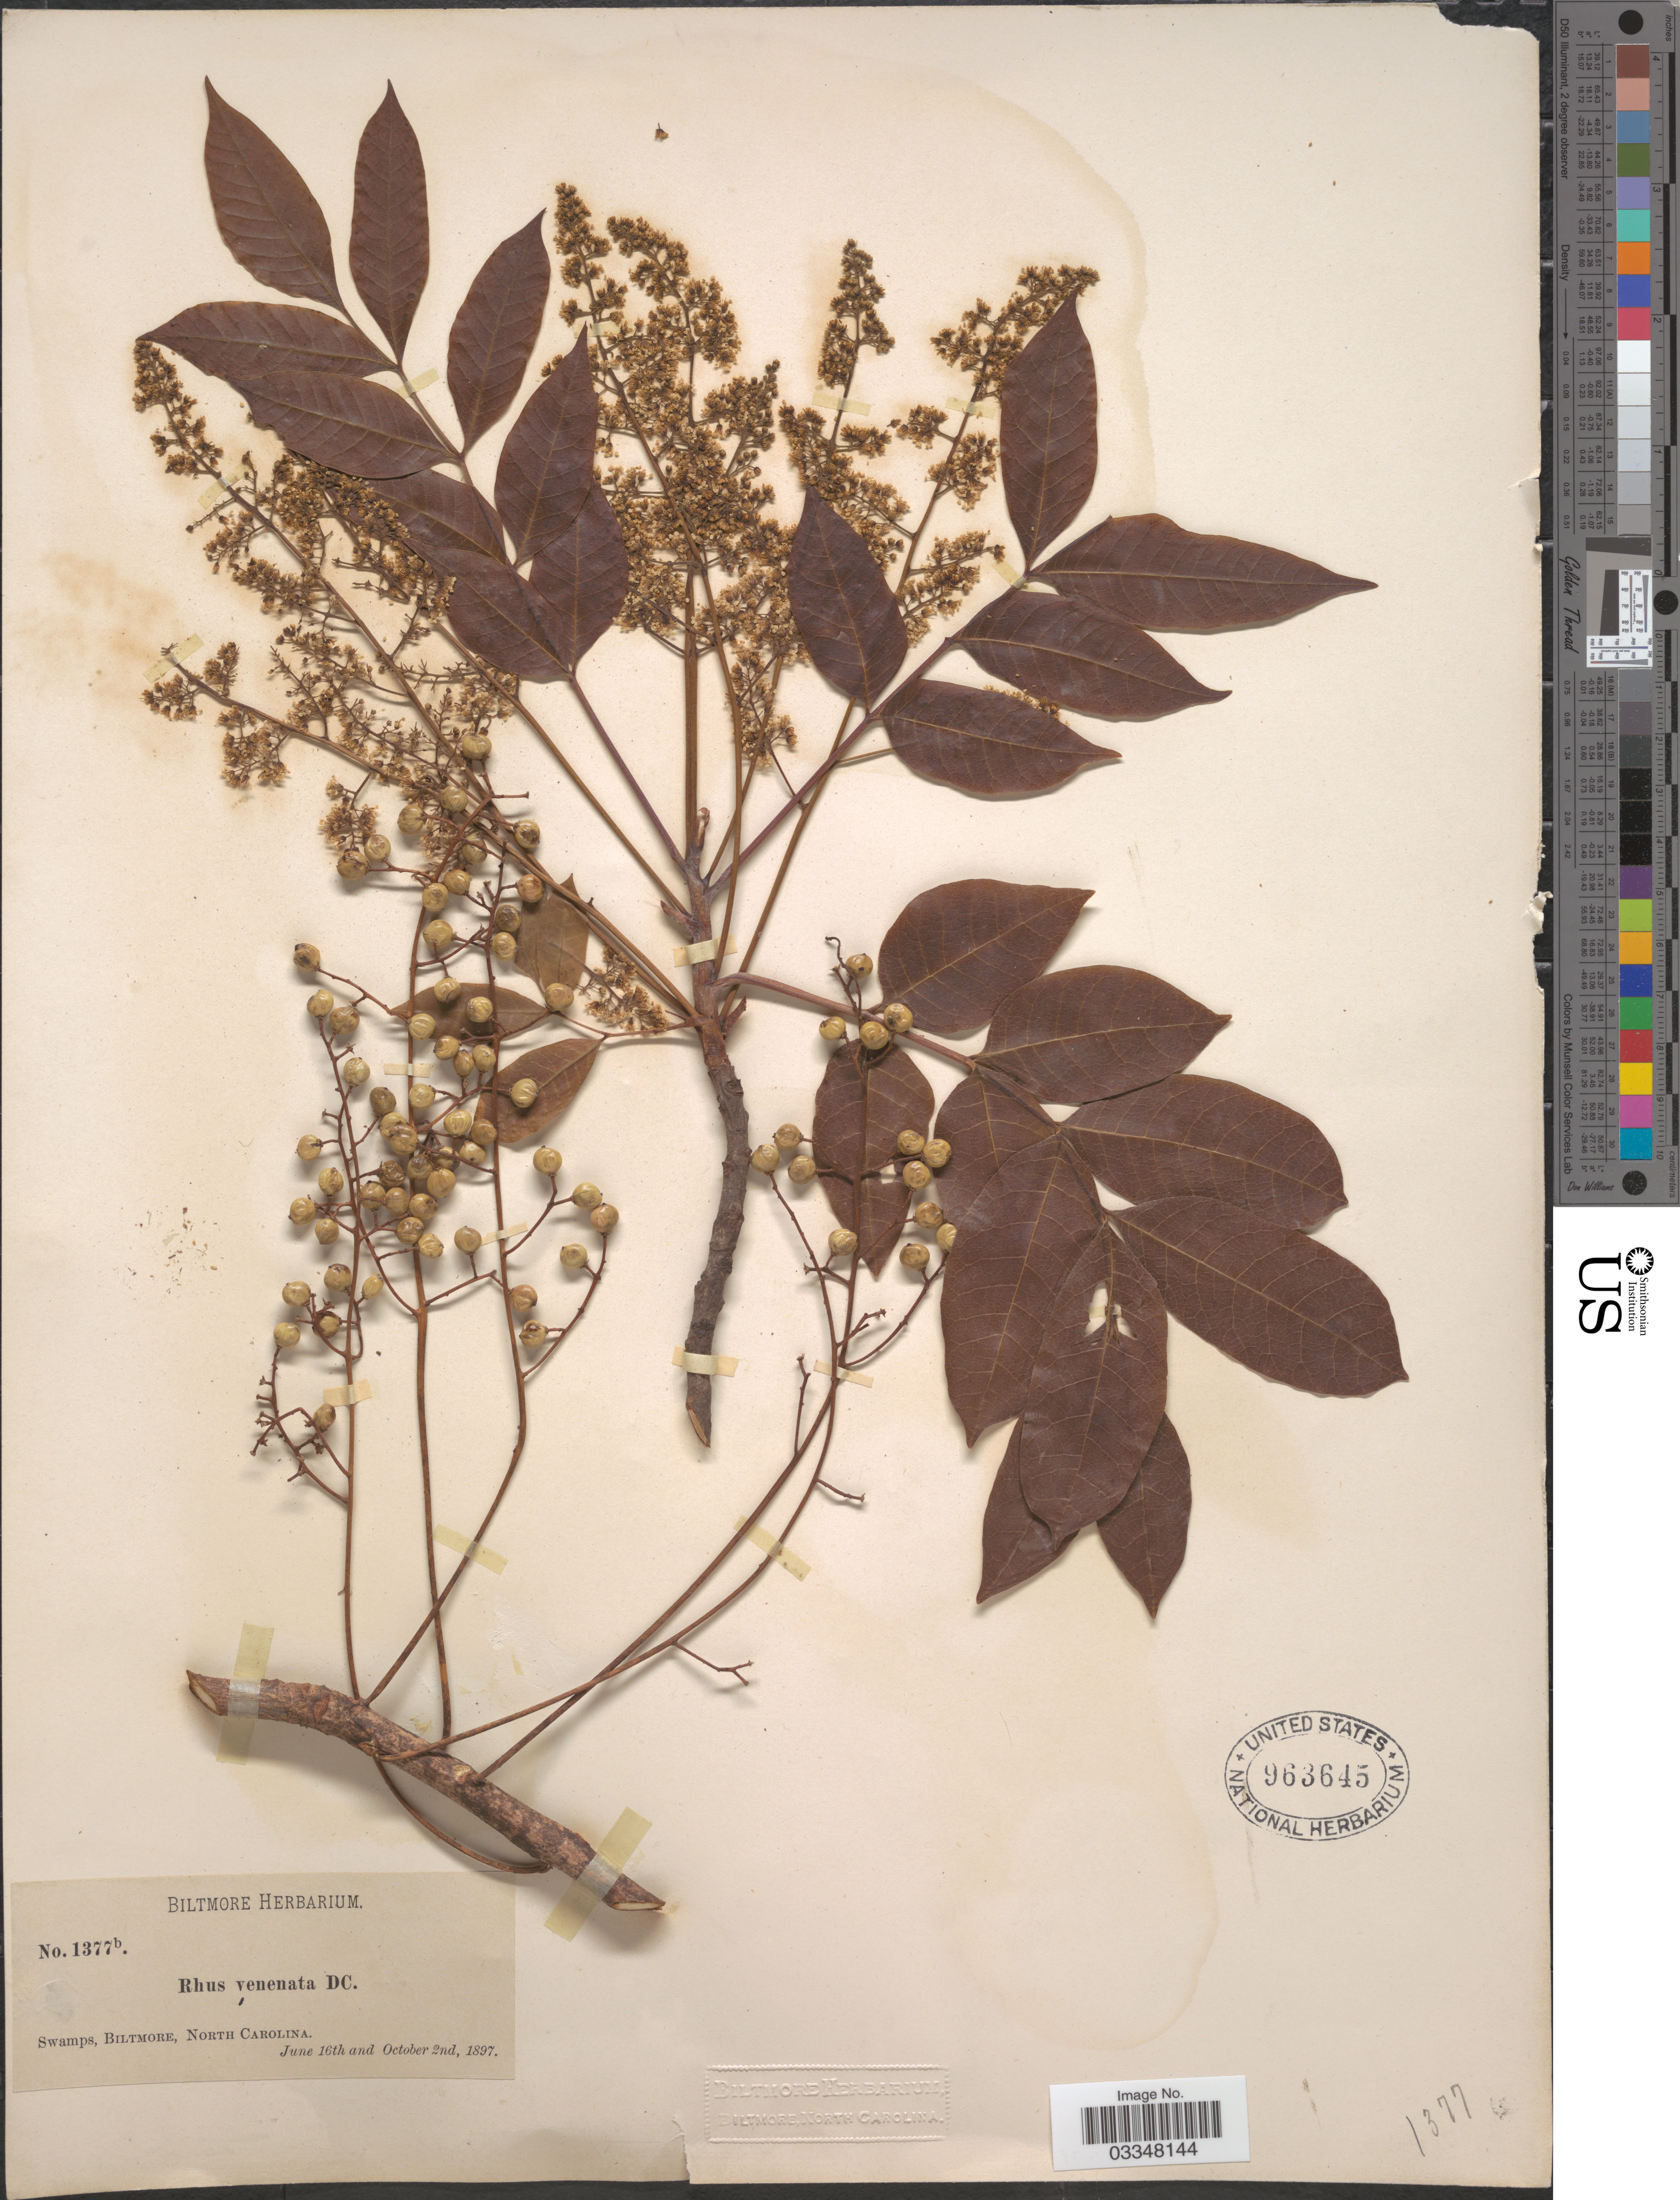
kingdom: Plantae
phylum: Tracheophyta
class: Magnoliopsida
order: Sapindales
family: Anacardiaceae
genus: Toxicodendron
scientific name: Toxicodendron vernix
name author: (L.) Kuntze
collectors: ex herb. Biltmore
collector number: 1377b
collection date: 1897-06-16/1897-10-02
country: United States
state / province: North Carolina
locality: Biltmore.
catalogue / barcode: US 963645